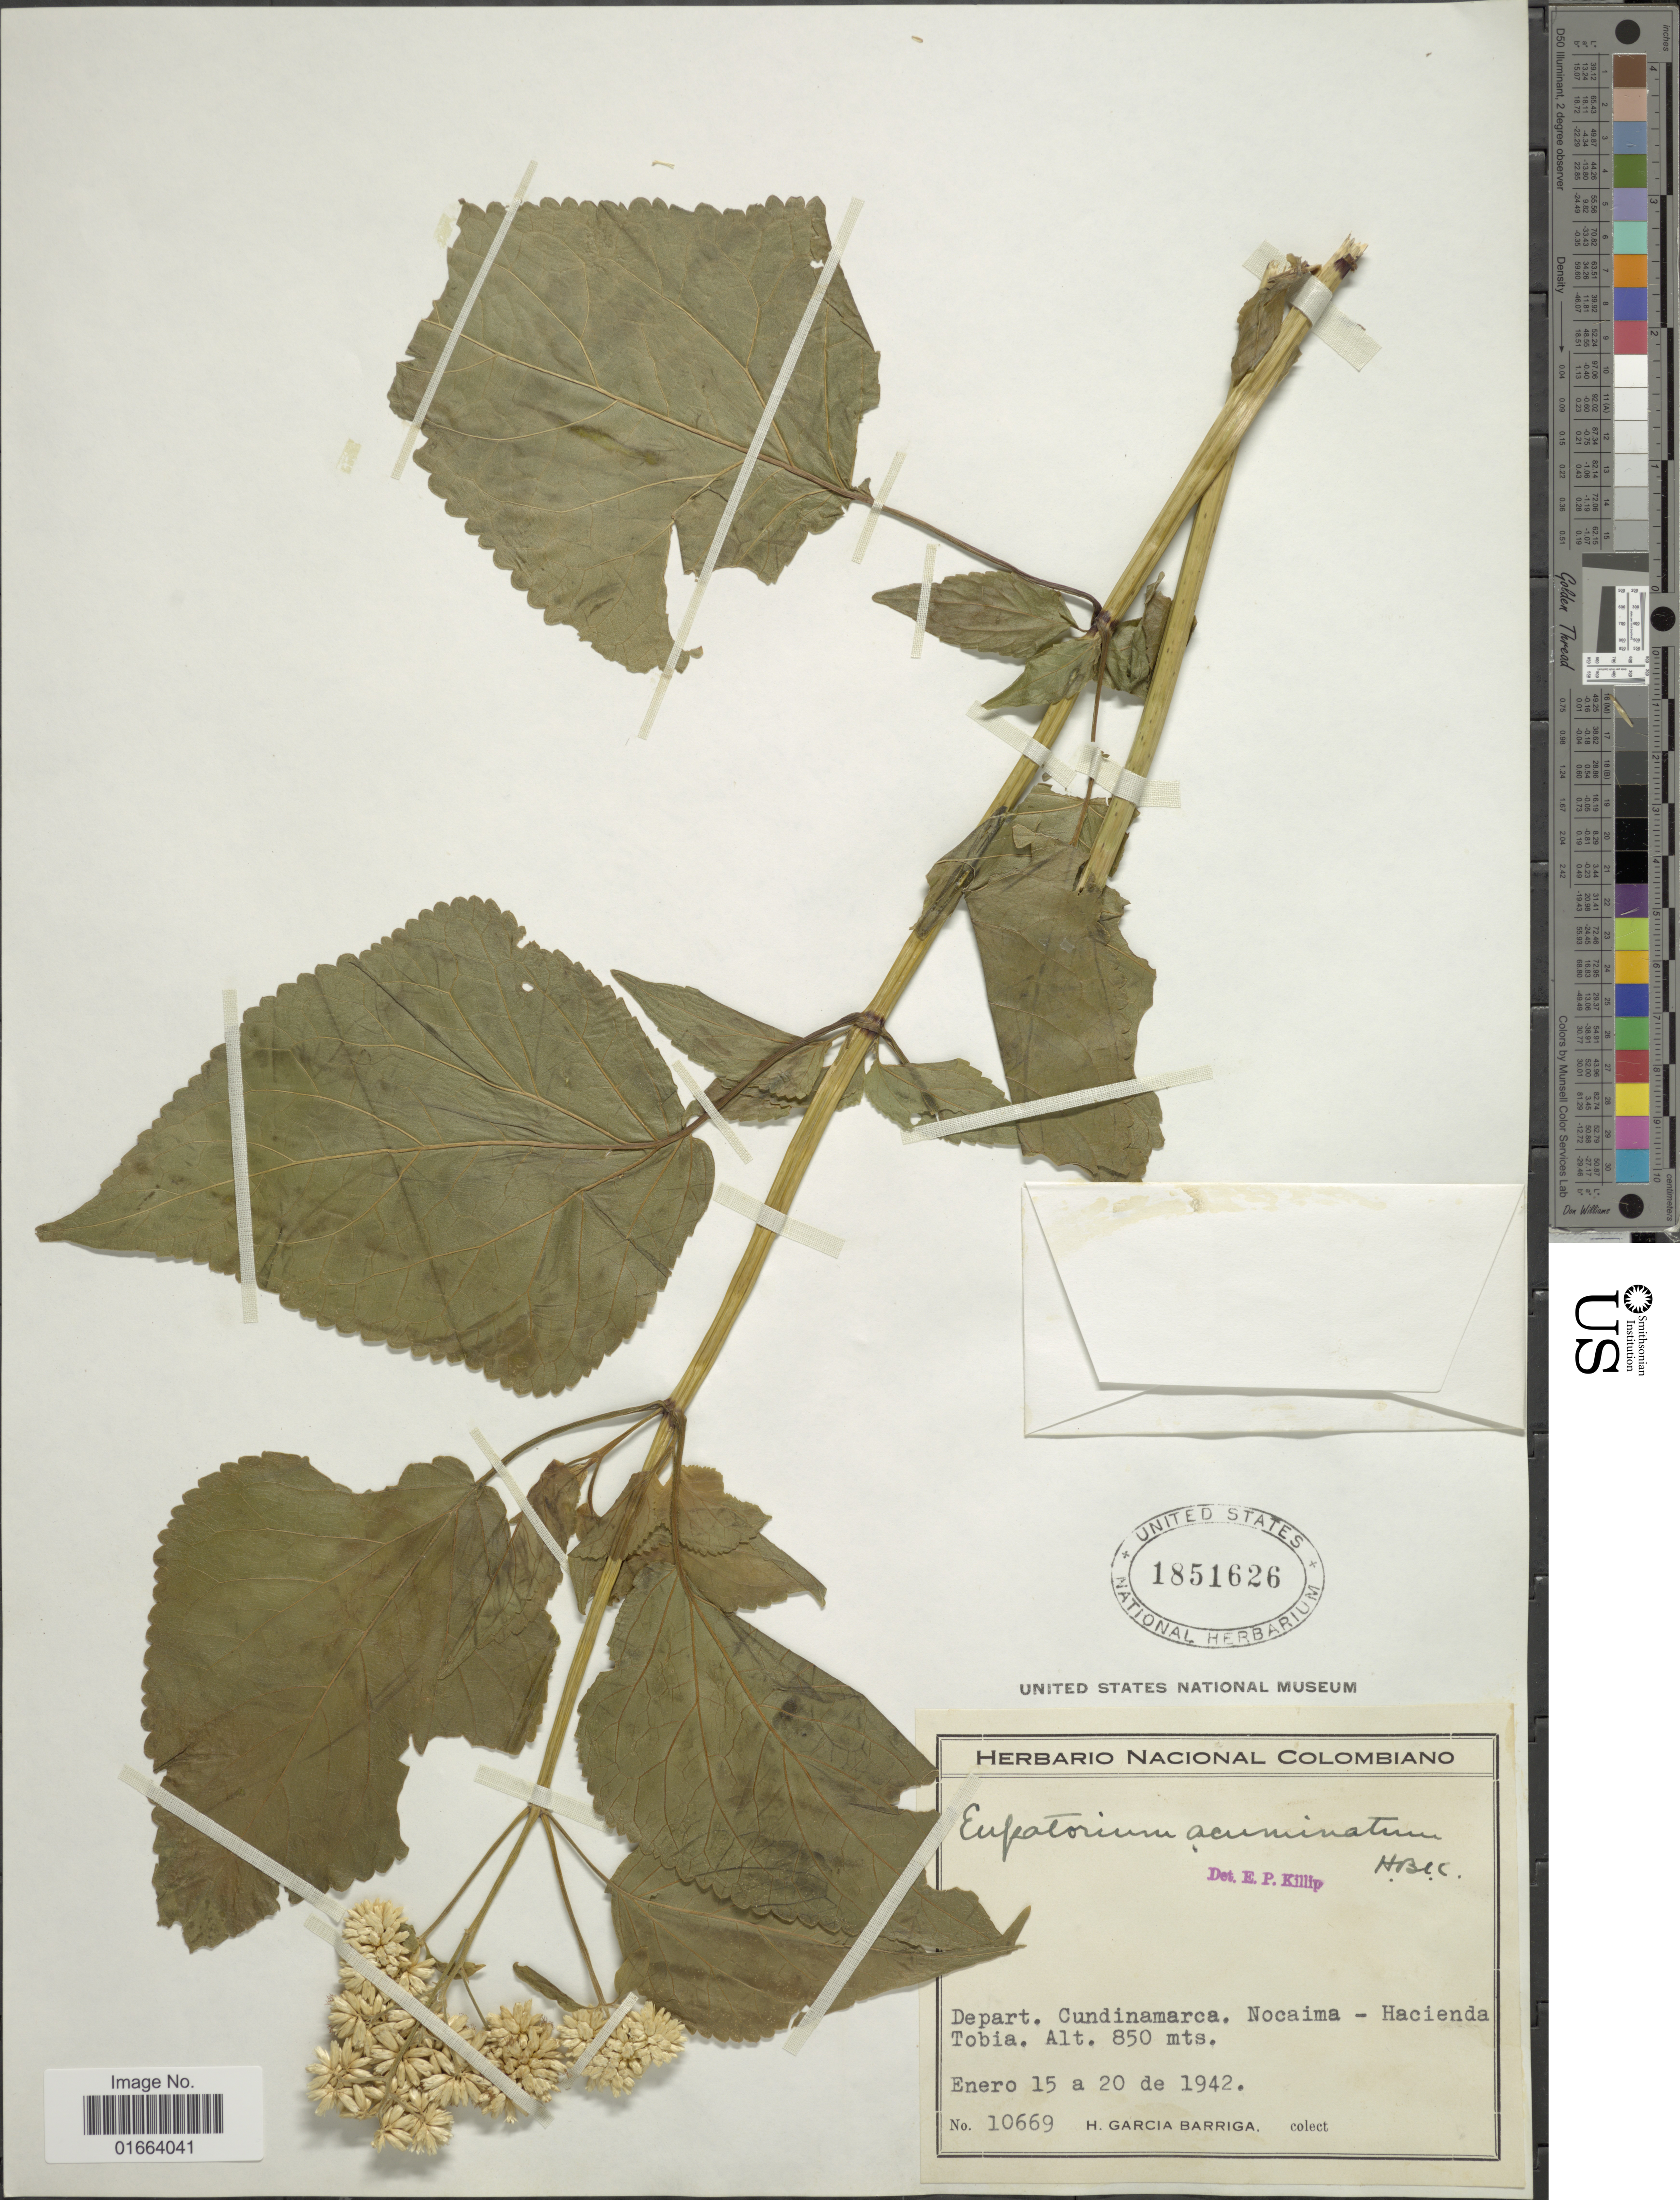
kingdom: Plantae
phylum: Tracheophyta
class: Magnoliopsida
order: Asterales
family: Asteraceae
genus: Critoniella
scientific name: Critoniella acuminata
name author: (Kunth) R.M. King & H. Rob.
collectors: H. García Barriga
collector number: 10669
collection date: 1942-01-15/1942-01-20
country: Colombia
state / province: Cundinamarca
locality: Nocaima - Hacienda Tobia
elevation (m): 850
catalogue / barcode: US 1851626